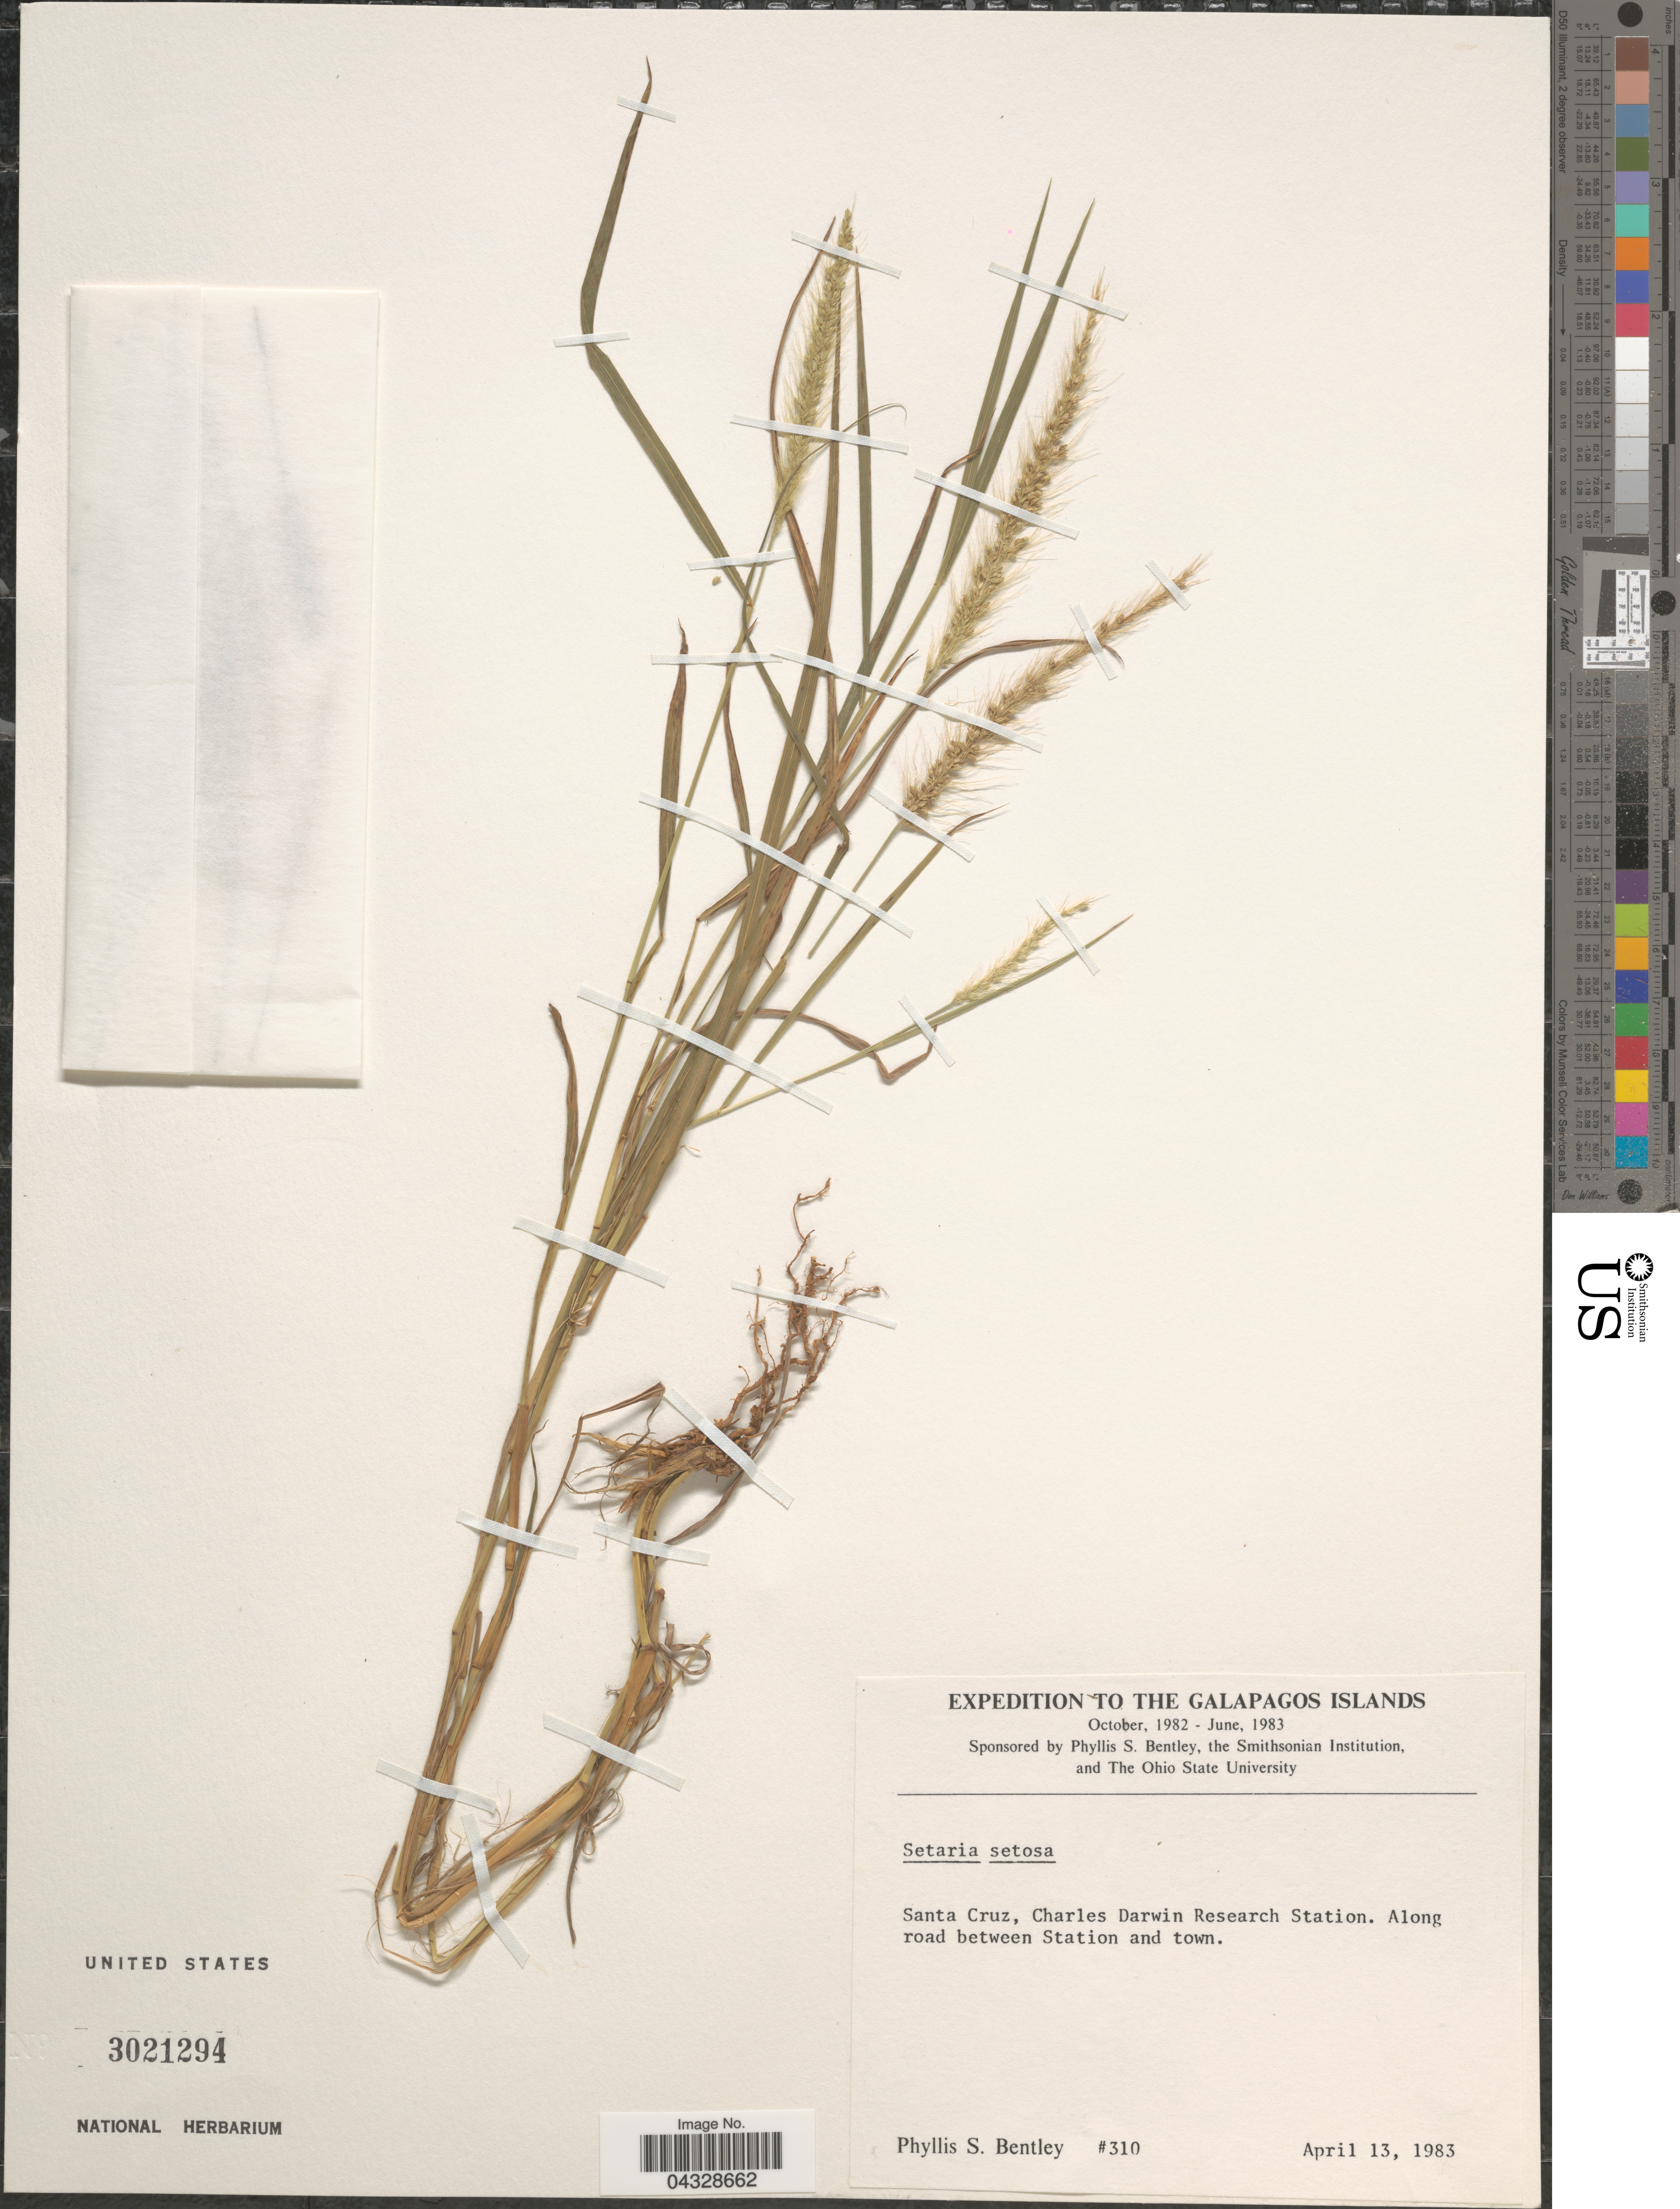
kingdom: Plantae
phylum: Tracheophyta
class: Liliopsida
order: Poales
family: Poaceae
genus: Setaria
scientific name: Setaria setosa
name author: (Sw.) P. Beauv.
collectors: P. S. Bentley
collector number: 310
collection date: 1983-04-13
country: Ecuador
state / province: Colón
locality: Expedition to the Galapagos Islands. Santa Cruz, Charles Darwin Research Station. Along road between Station and town.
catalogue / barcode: US 3021294